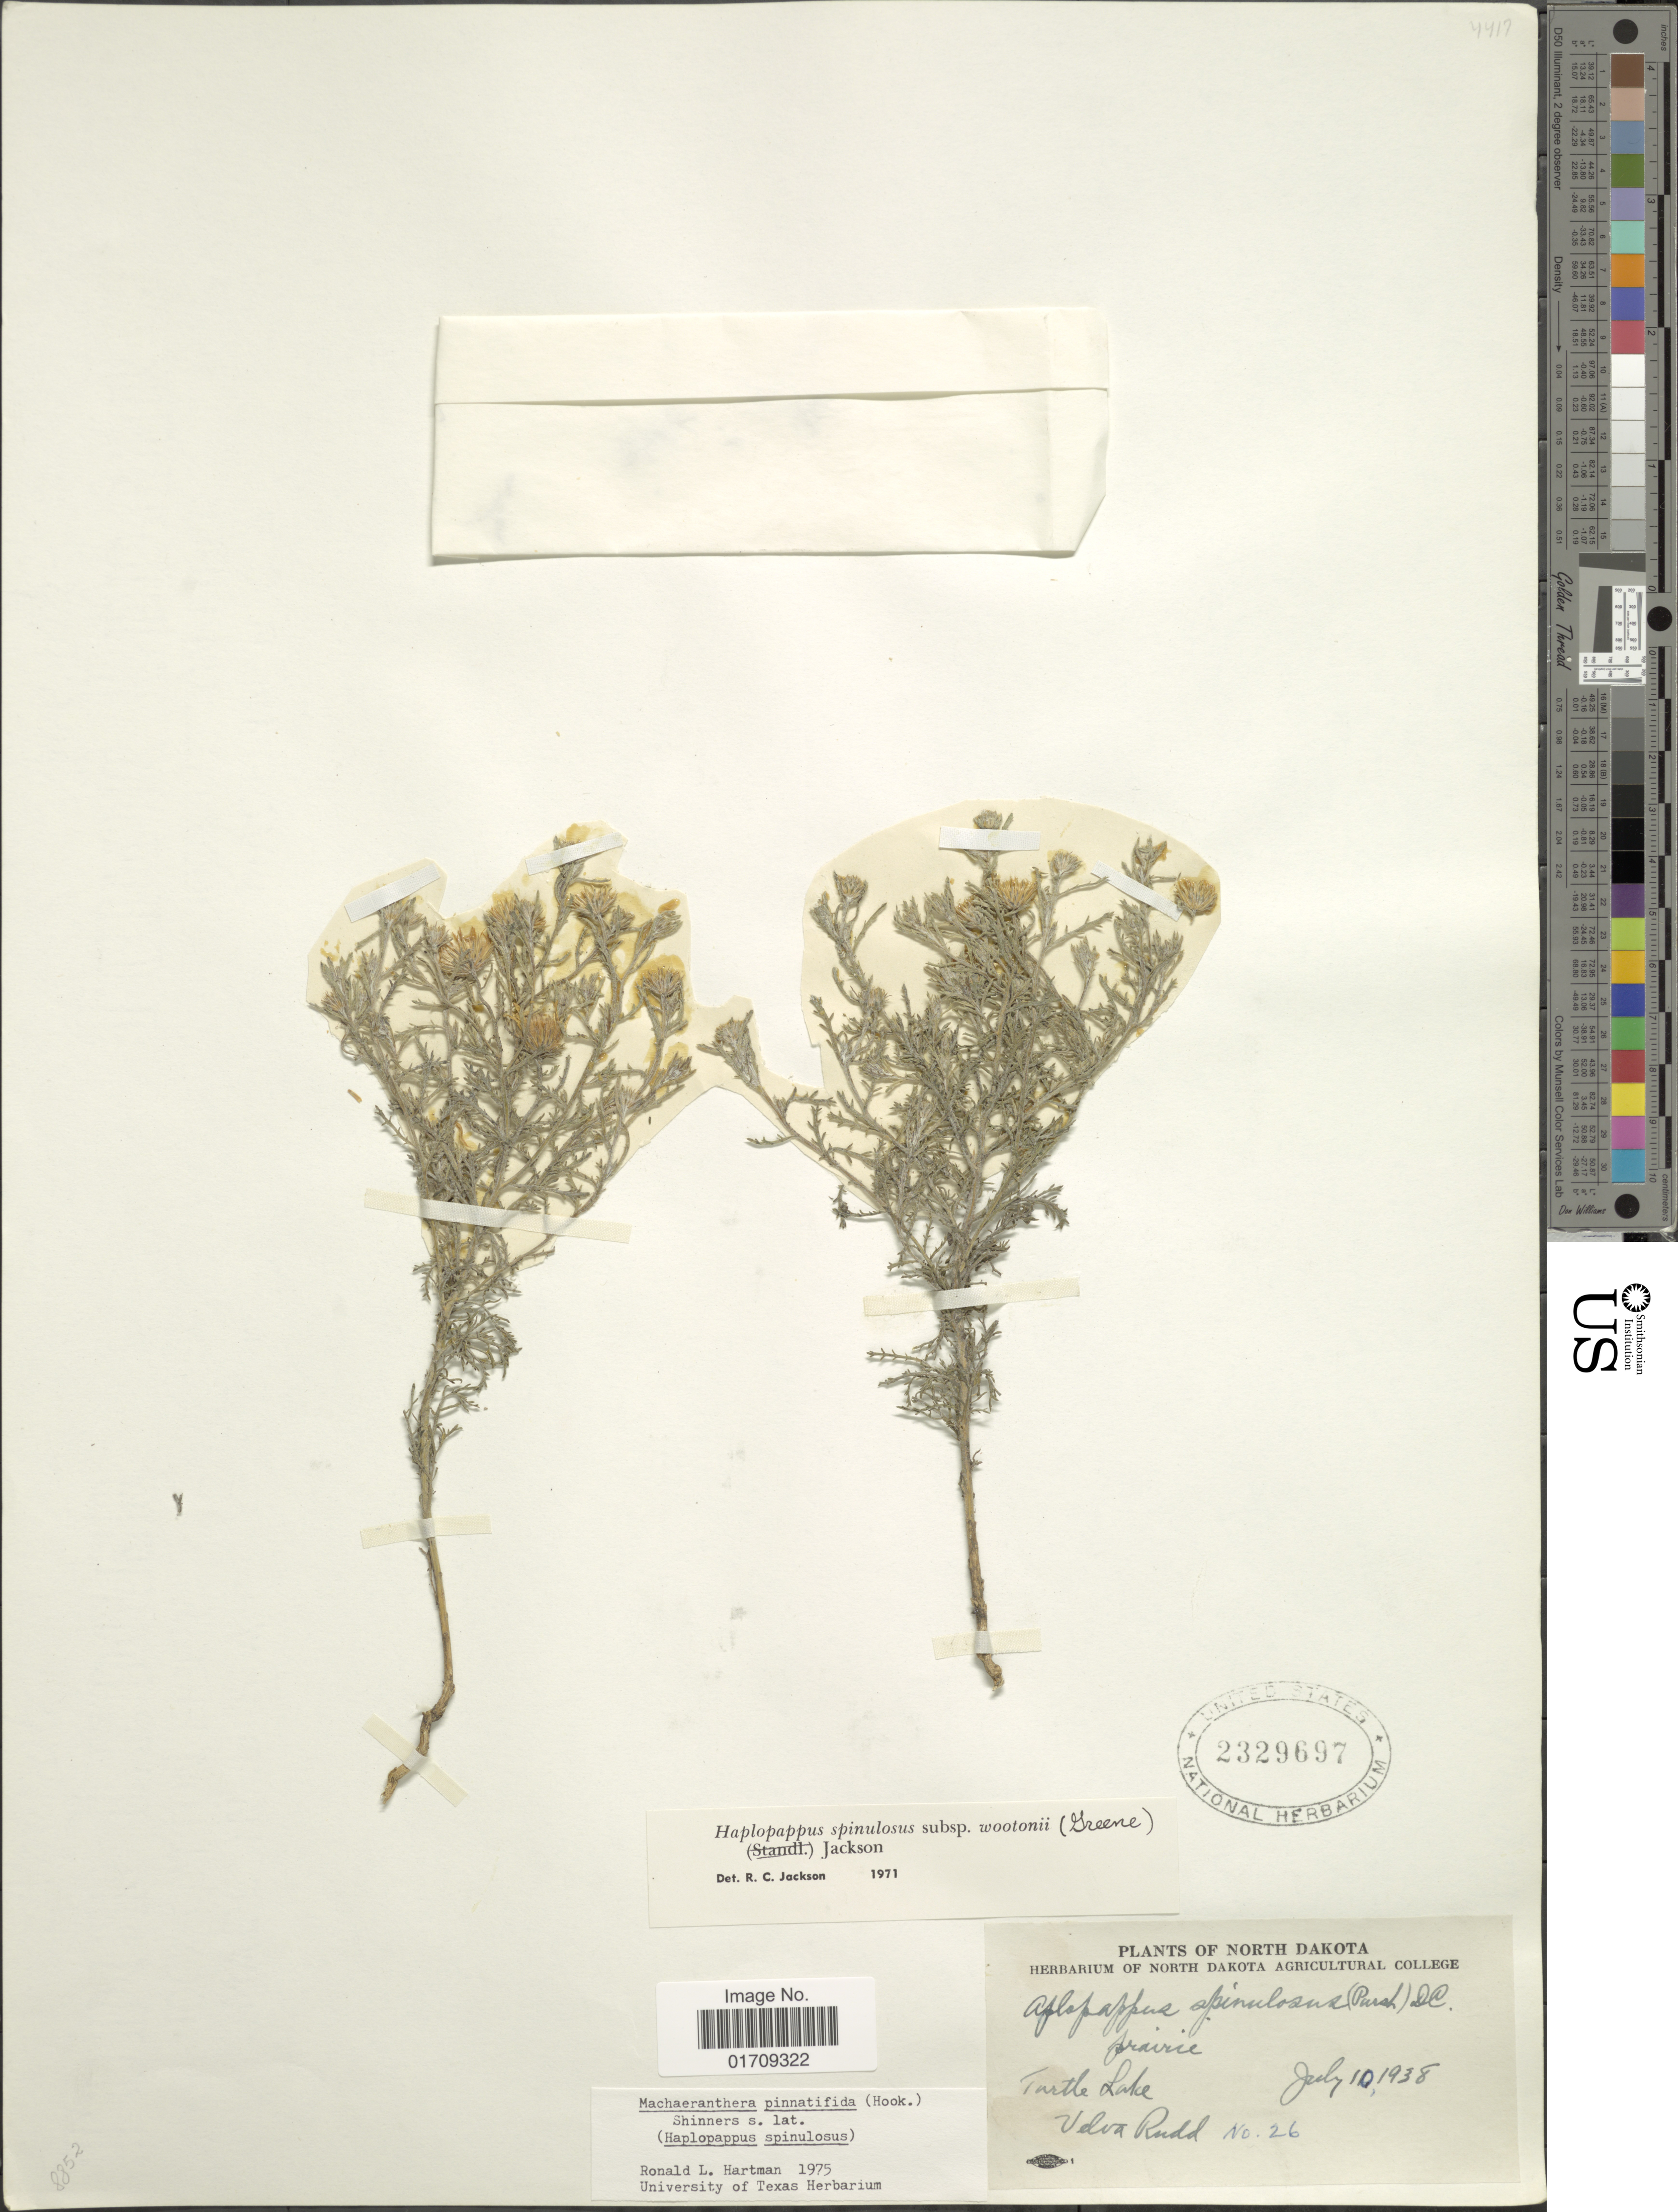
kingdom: Plantae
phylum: Tracheophyta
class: Magnoliopsida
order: Asterales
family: Asteraceae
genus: Machaeranthera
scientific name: Machaeranthera pinnatifida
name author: (Hook.) Shinners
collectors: V. E. Rudd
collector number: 26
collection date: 1938-07-10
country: United States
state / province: North Dakota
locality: Turtle Lake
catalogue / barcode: US 2329697